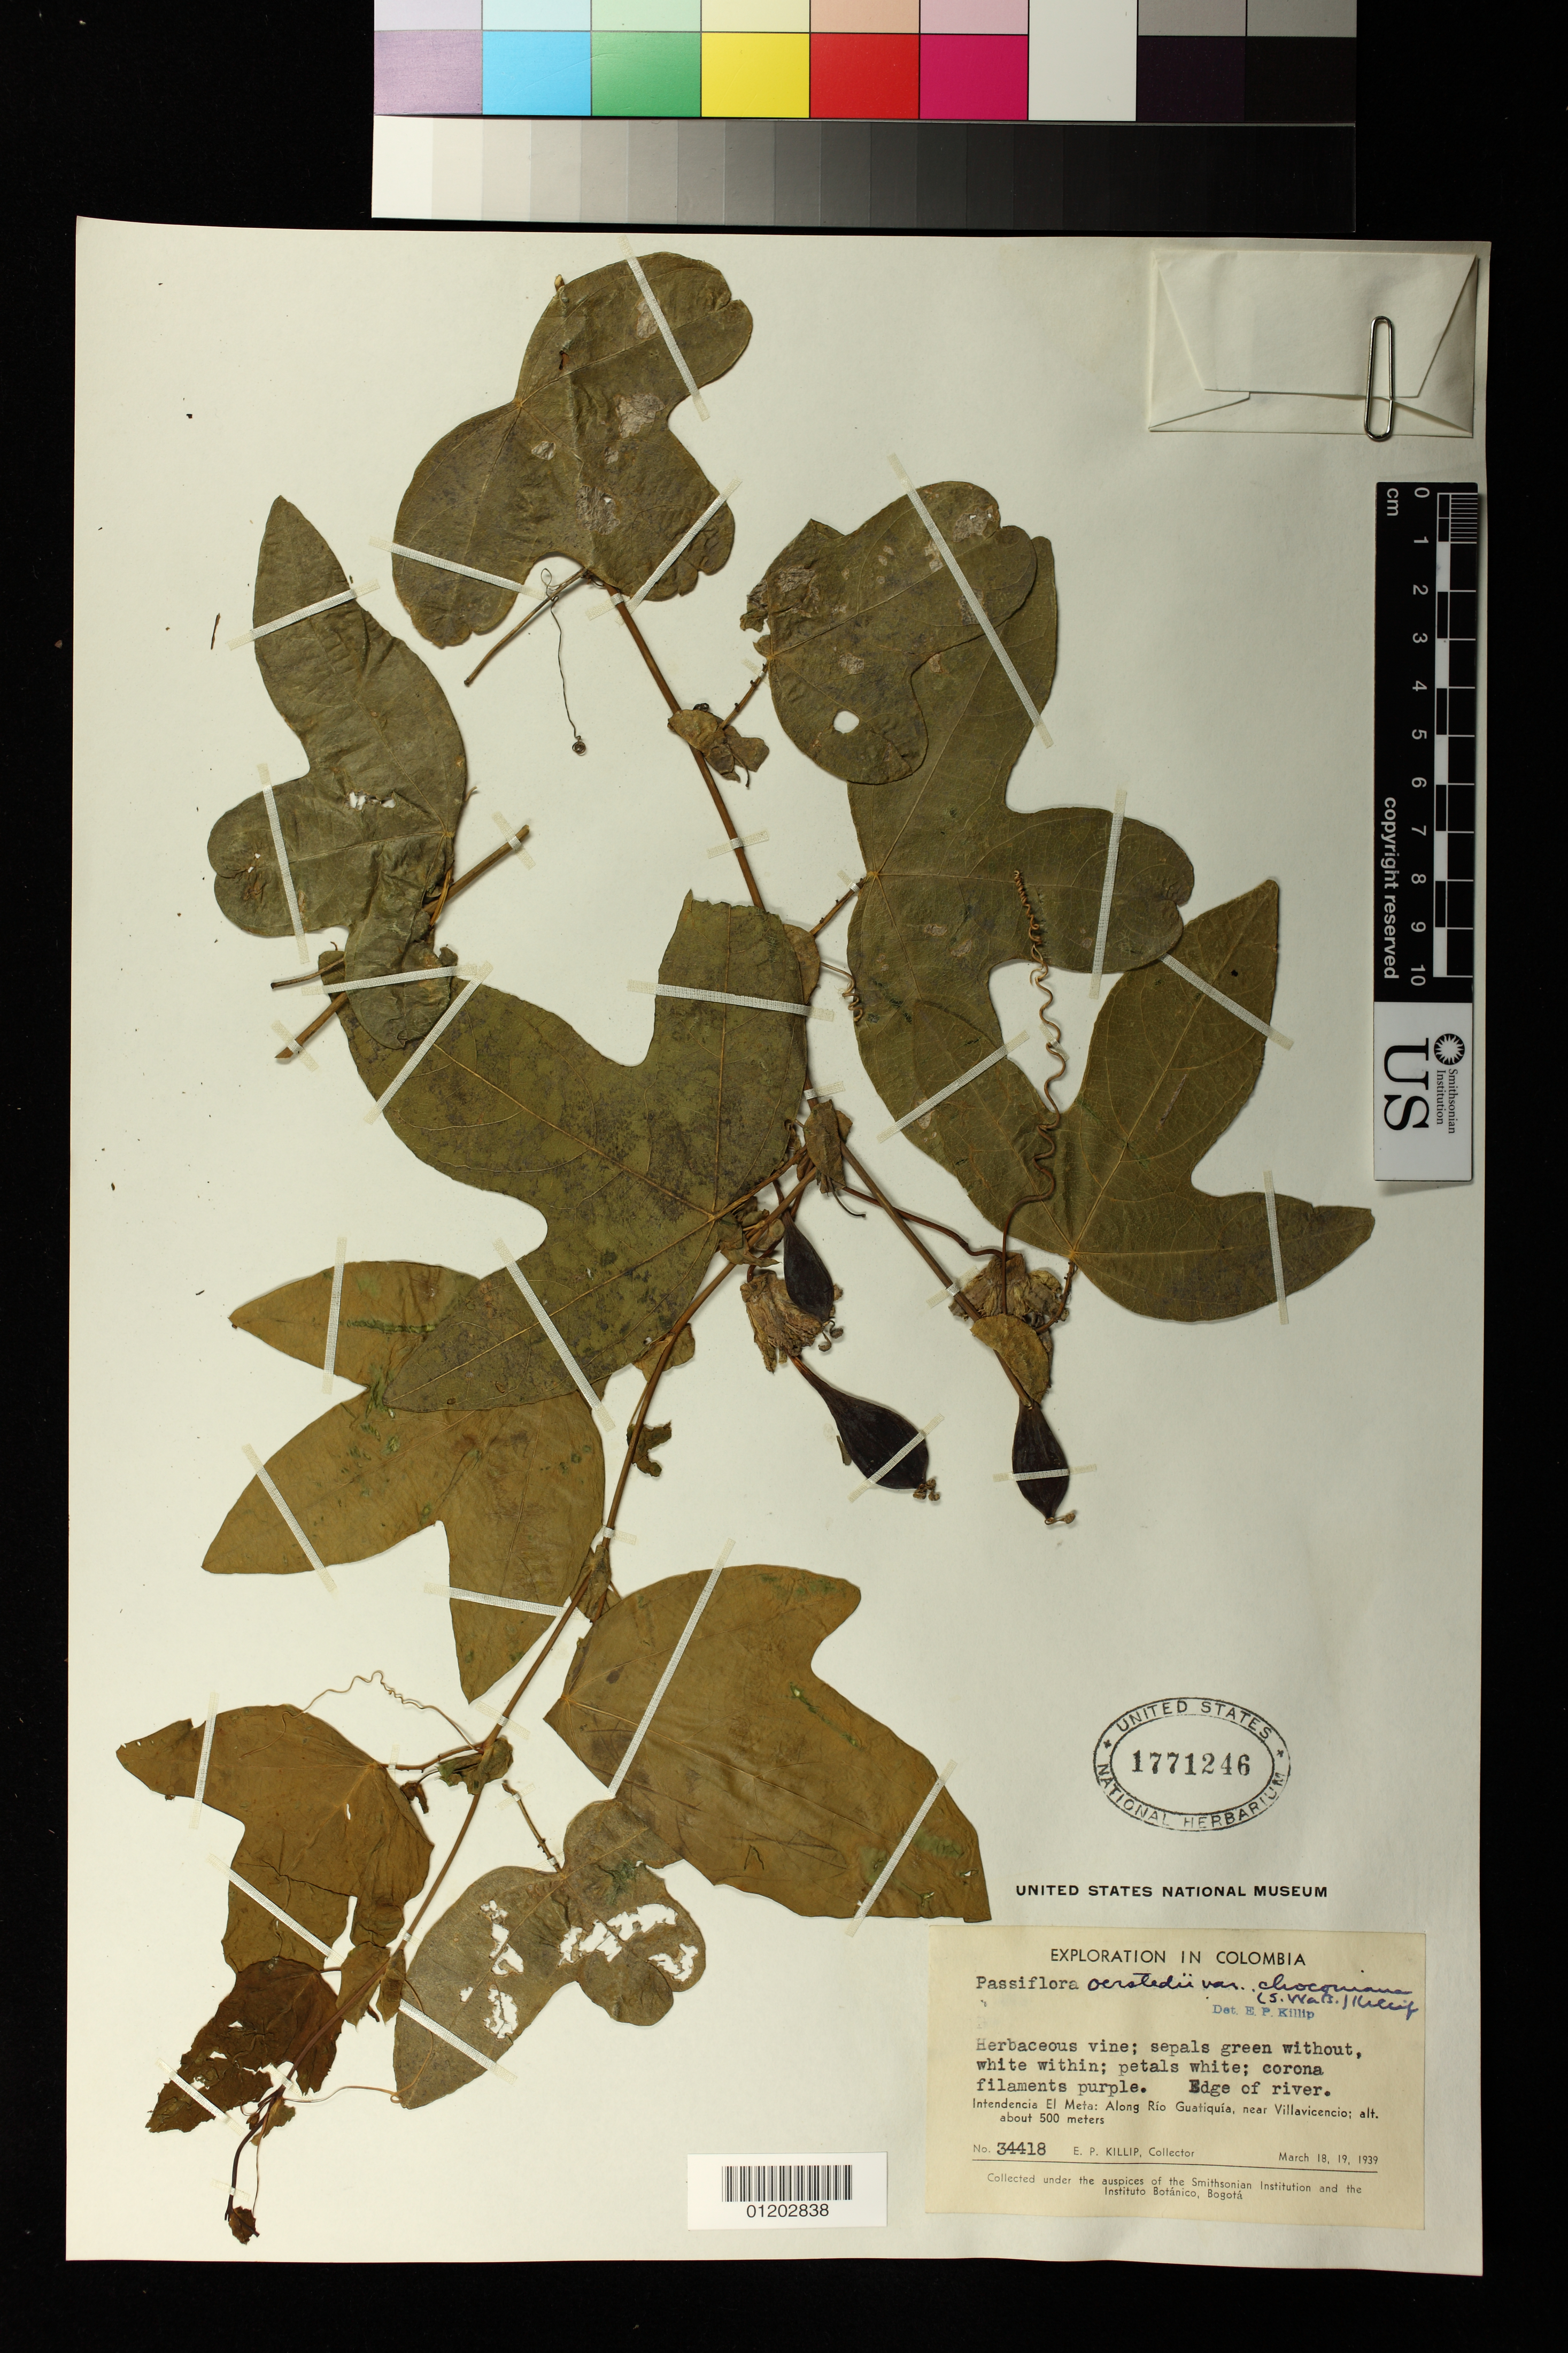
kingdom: Plantae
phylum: Tracheophyta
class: Magnoliopsida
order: Malpighiales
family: Passifloraceae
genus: Passiflora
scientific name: Passiflora oerstedii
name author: Mast. in Mart.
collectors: E. P. Killip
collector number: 34418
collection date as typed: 18 Mar 1939 to 19 Mar 1939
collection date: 1939-03-18/1939-03-19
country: Colombia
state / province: Meta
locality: Along Río Guatiquía, near Villavicencio.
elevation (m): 500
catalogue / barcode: US 1771246